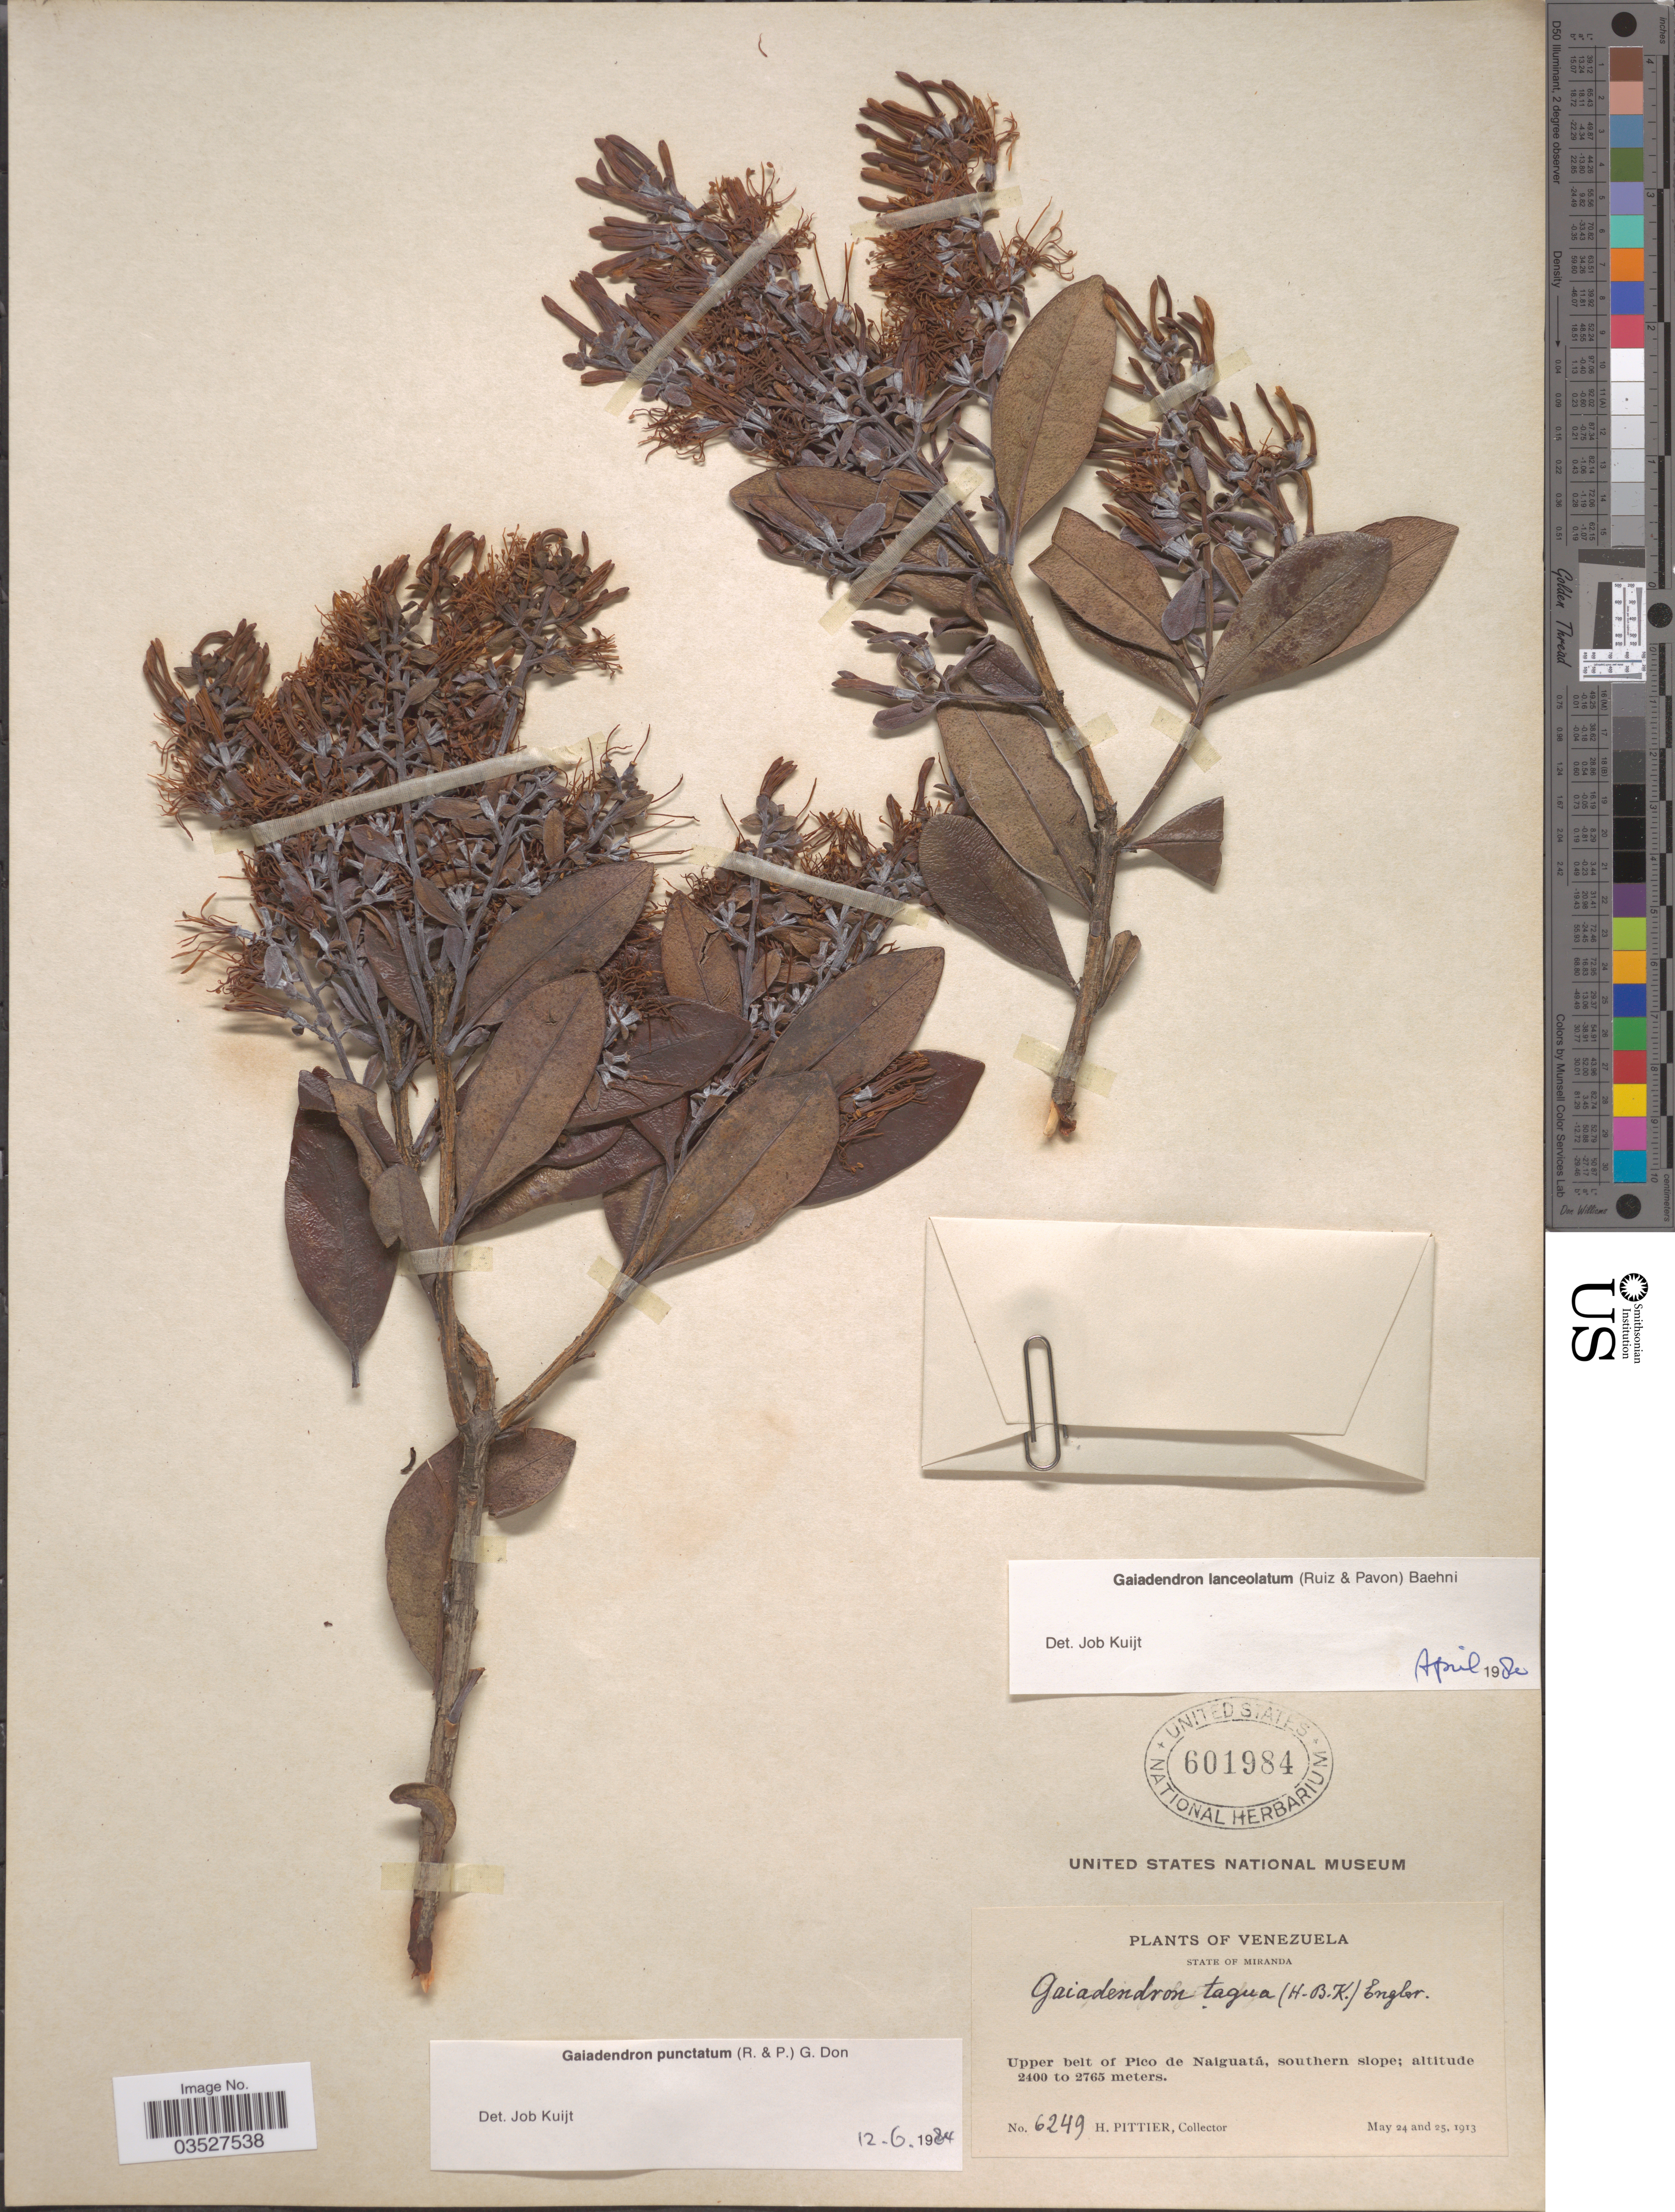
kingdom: Plantae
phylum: Tracheophyta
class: Magnoliopsida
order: Santalales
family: Loranthaceae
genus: Gaiadendron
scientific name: Gaiadendron punctatum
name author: (Ruiz & Pav.) G. Don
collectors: H. F. Pittier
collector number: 6249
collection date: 1913-05-24/1913-05-25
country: Venezuela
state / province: Miranda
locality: Upper belt of Pico de Naiguatá, southern slope.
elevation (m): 2400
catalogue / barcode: US 601984